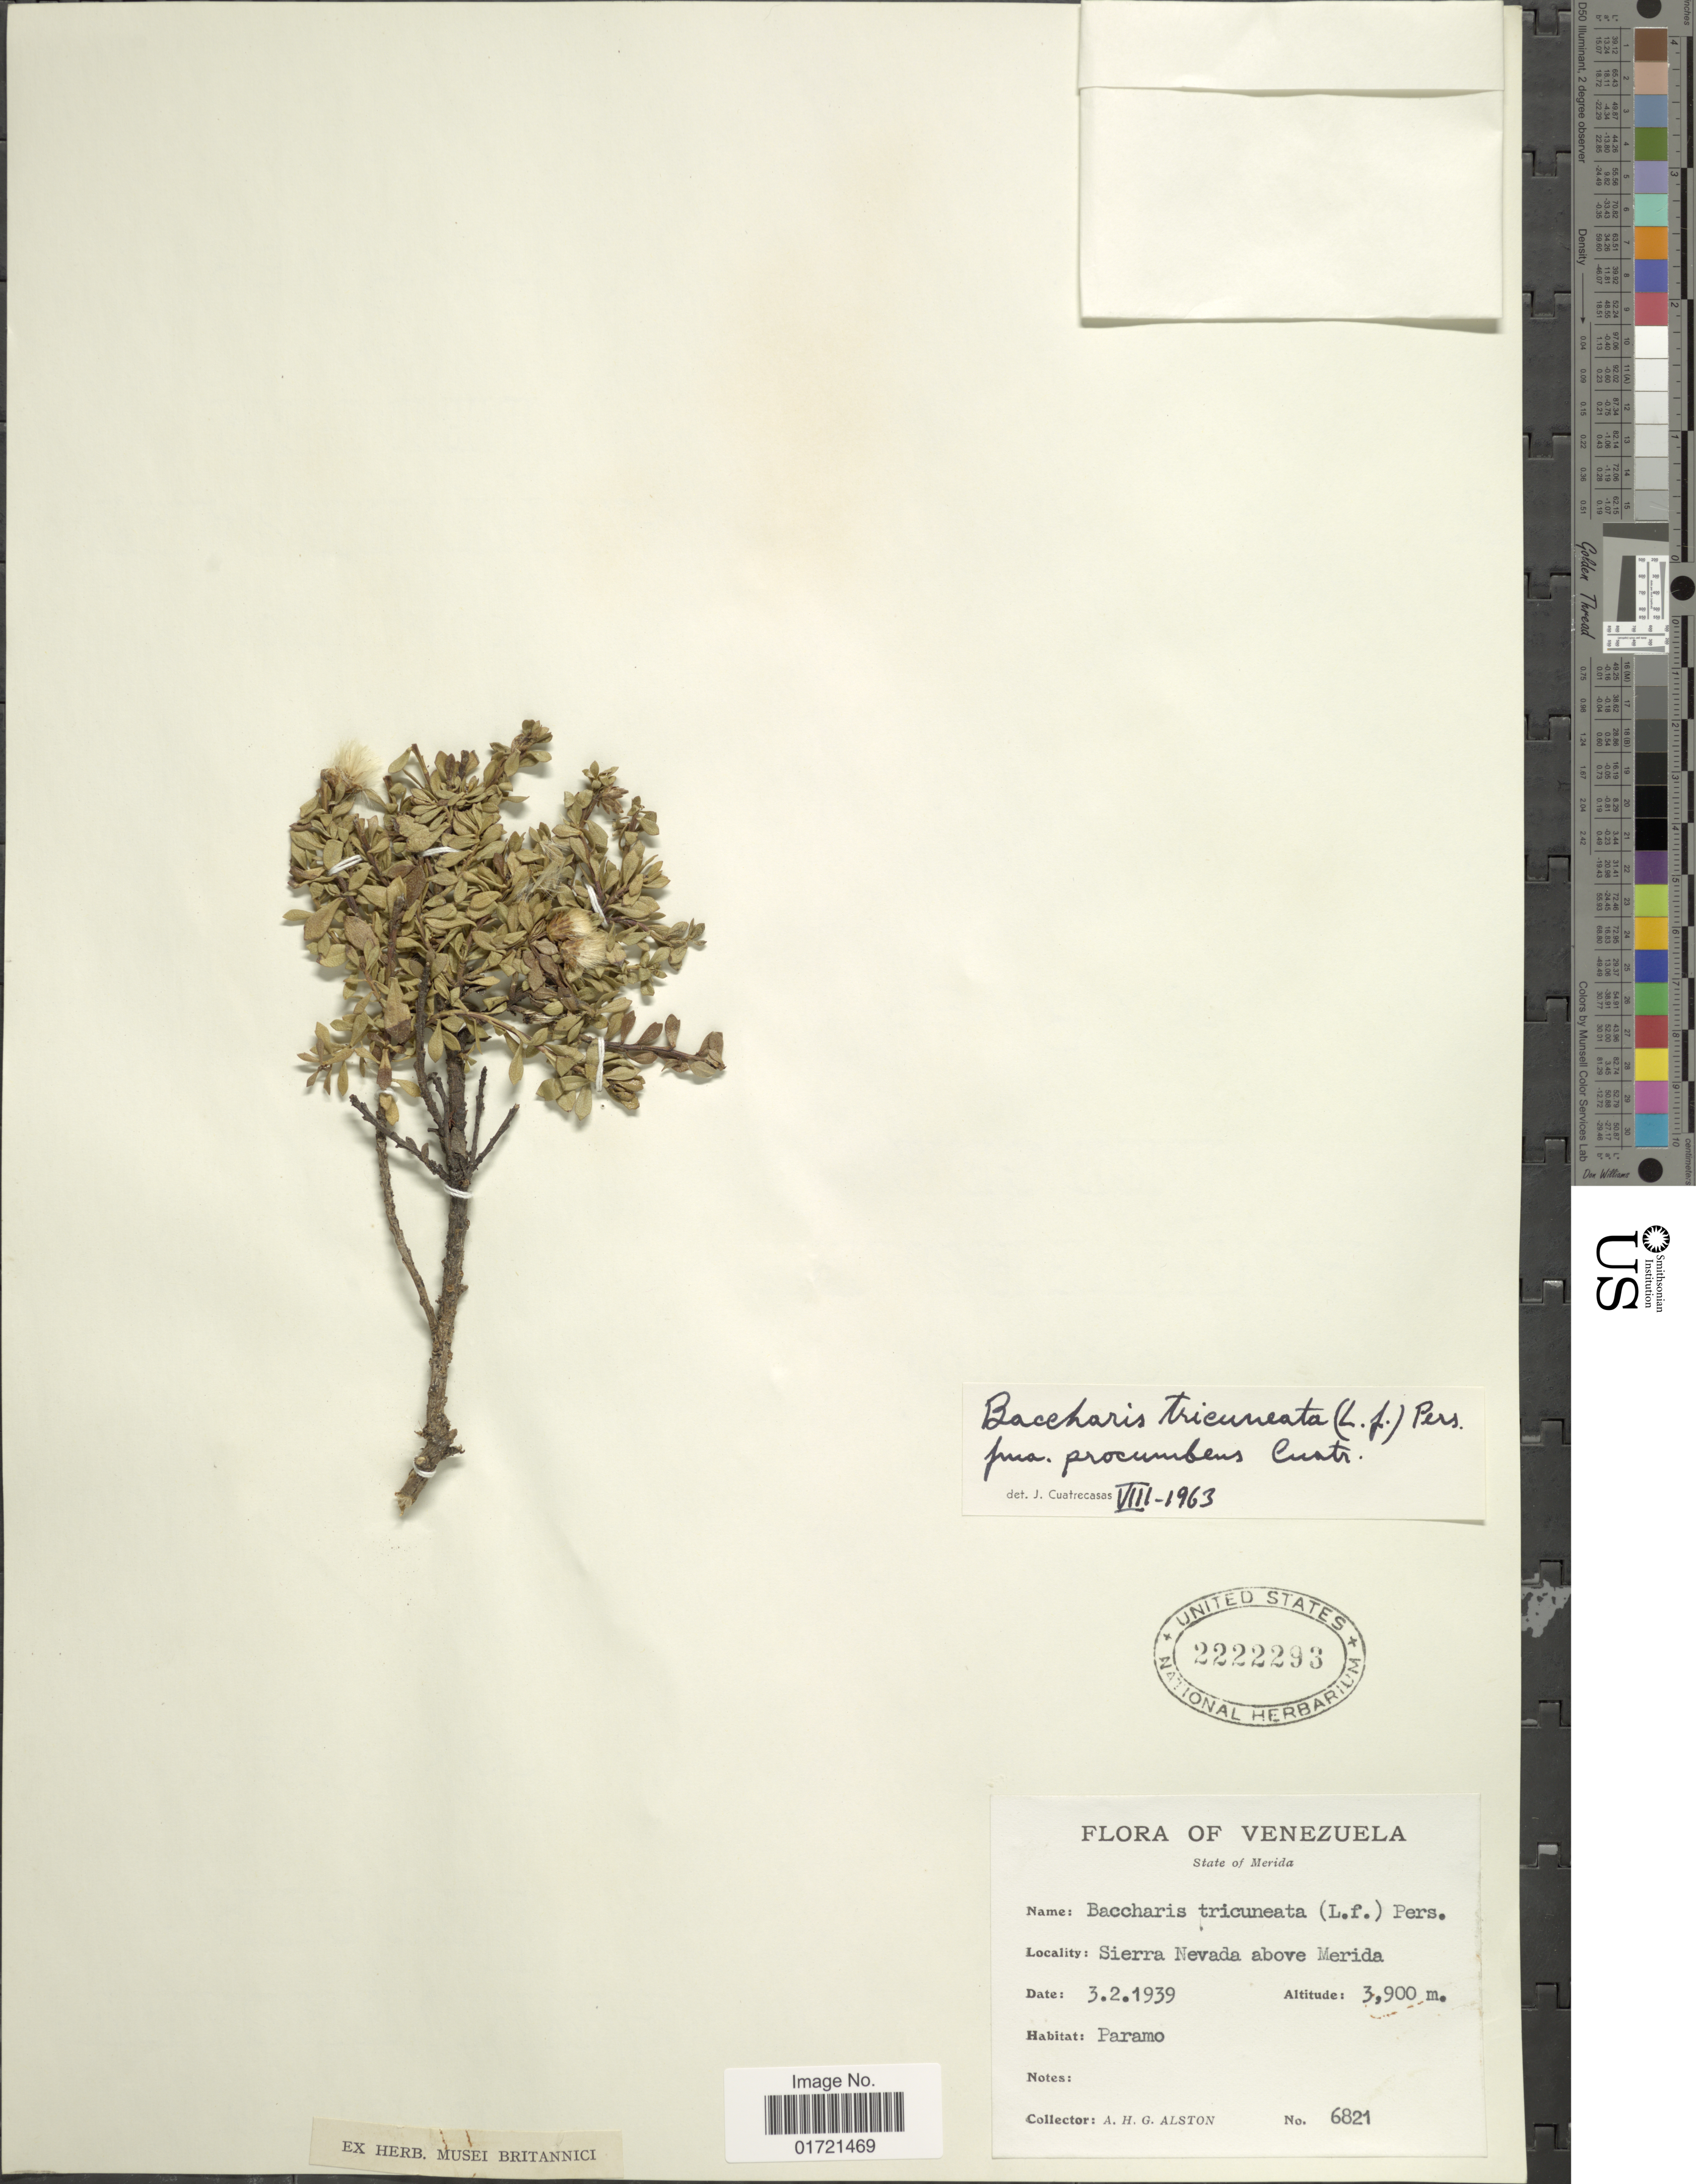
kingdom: Plantae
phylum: Tracheophyta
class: Magnoliopsida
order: Asterales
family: Asteraceae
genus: Baccharis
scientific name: Baccharis tricuneata f. procumbens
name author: Cuatrec.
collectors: A. H. Alston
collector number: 6821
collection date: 1939-02-03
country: Venezuela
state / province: Mérida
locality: Paramo, Sierra Nevada above Merida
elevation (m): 3900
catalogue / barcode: US 2222293